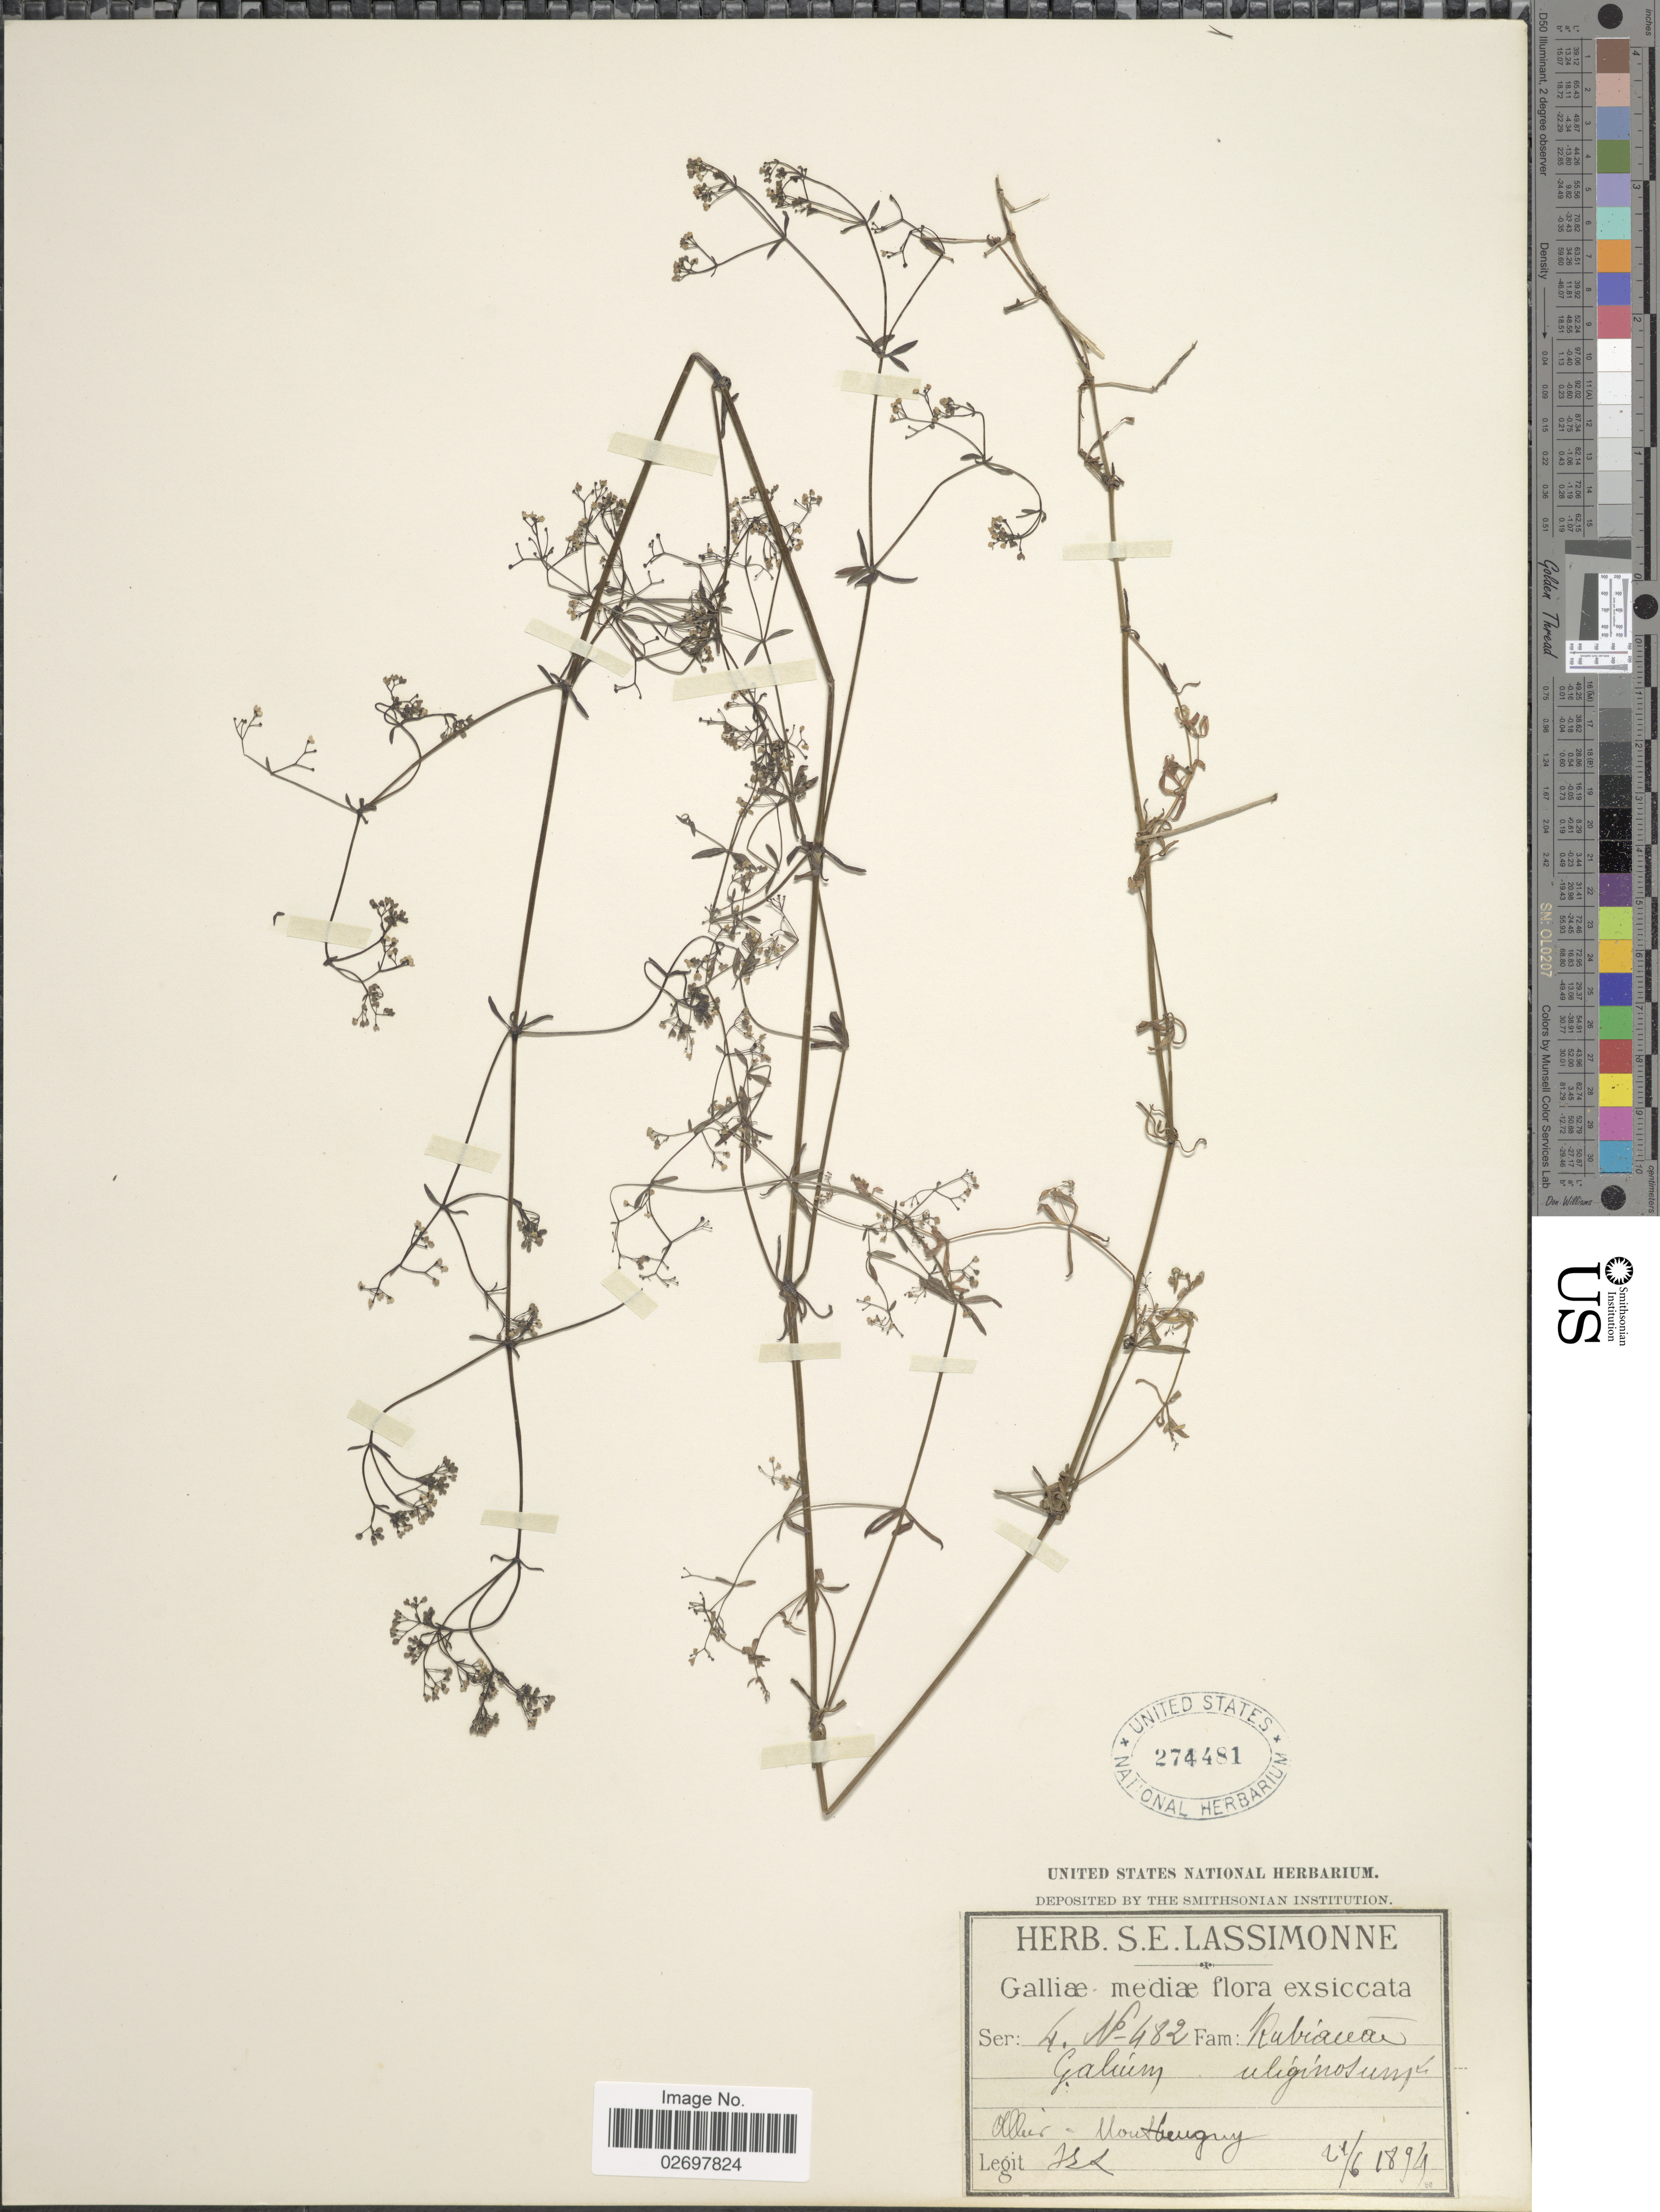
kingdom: Plantae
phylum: Tracheophyta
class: Magnoliopsida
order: Gentianales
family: Rubiaceae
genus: Galium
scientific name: Galium uliginosum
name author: L.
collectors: S. Lassimonne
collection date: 1894-06-21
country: France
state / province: Auvergne-Rhône-Alpes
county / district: Allier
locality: Galliae mediae, Allier, Montbeugny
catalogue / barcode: US 274481